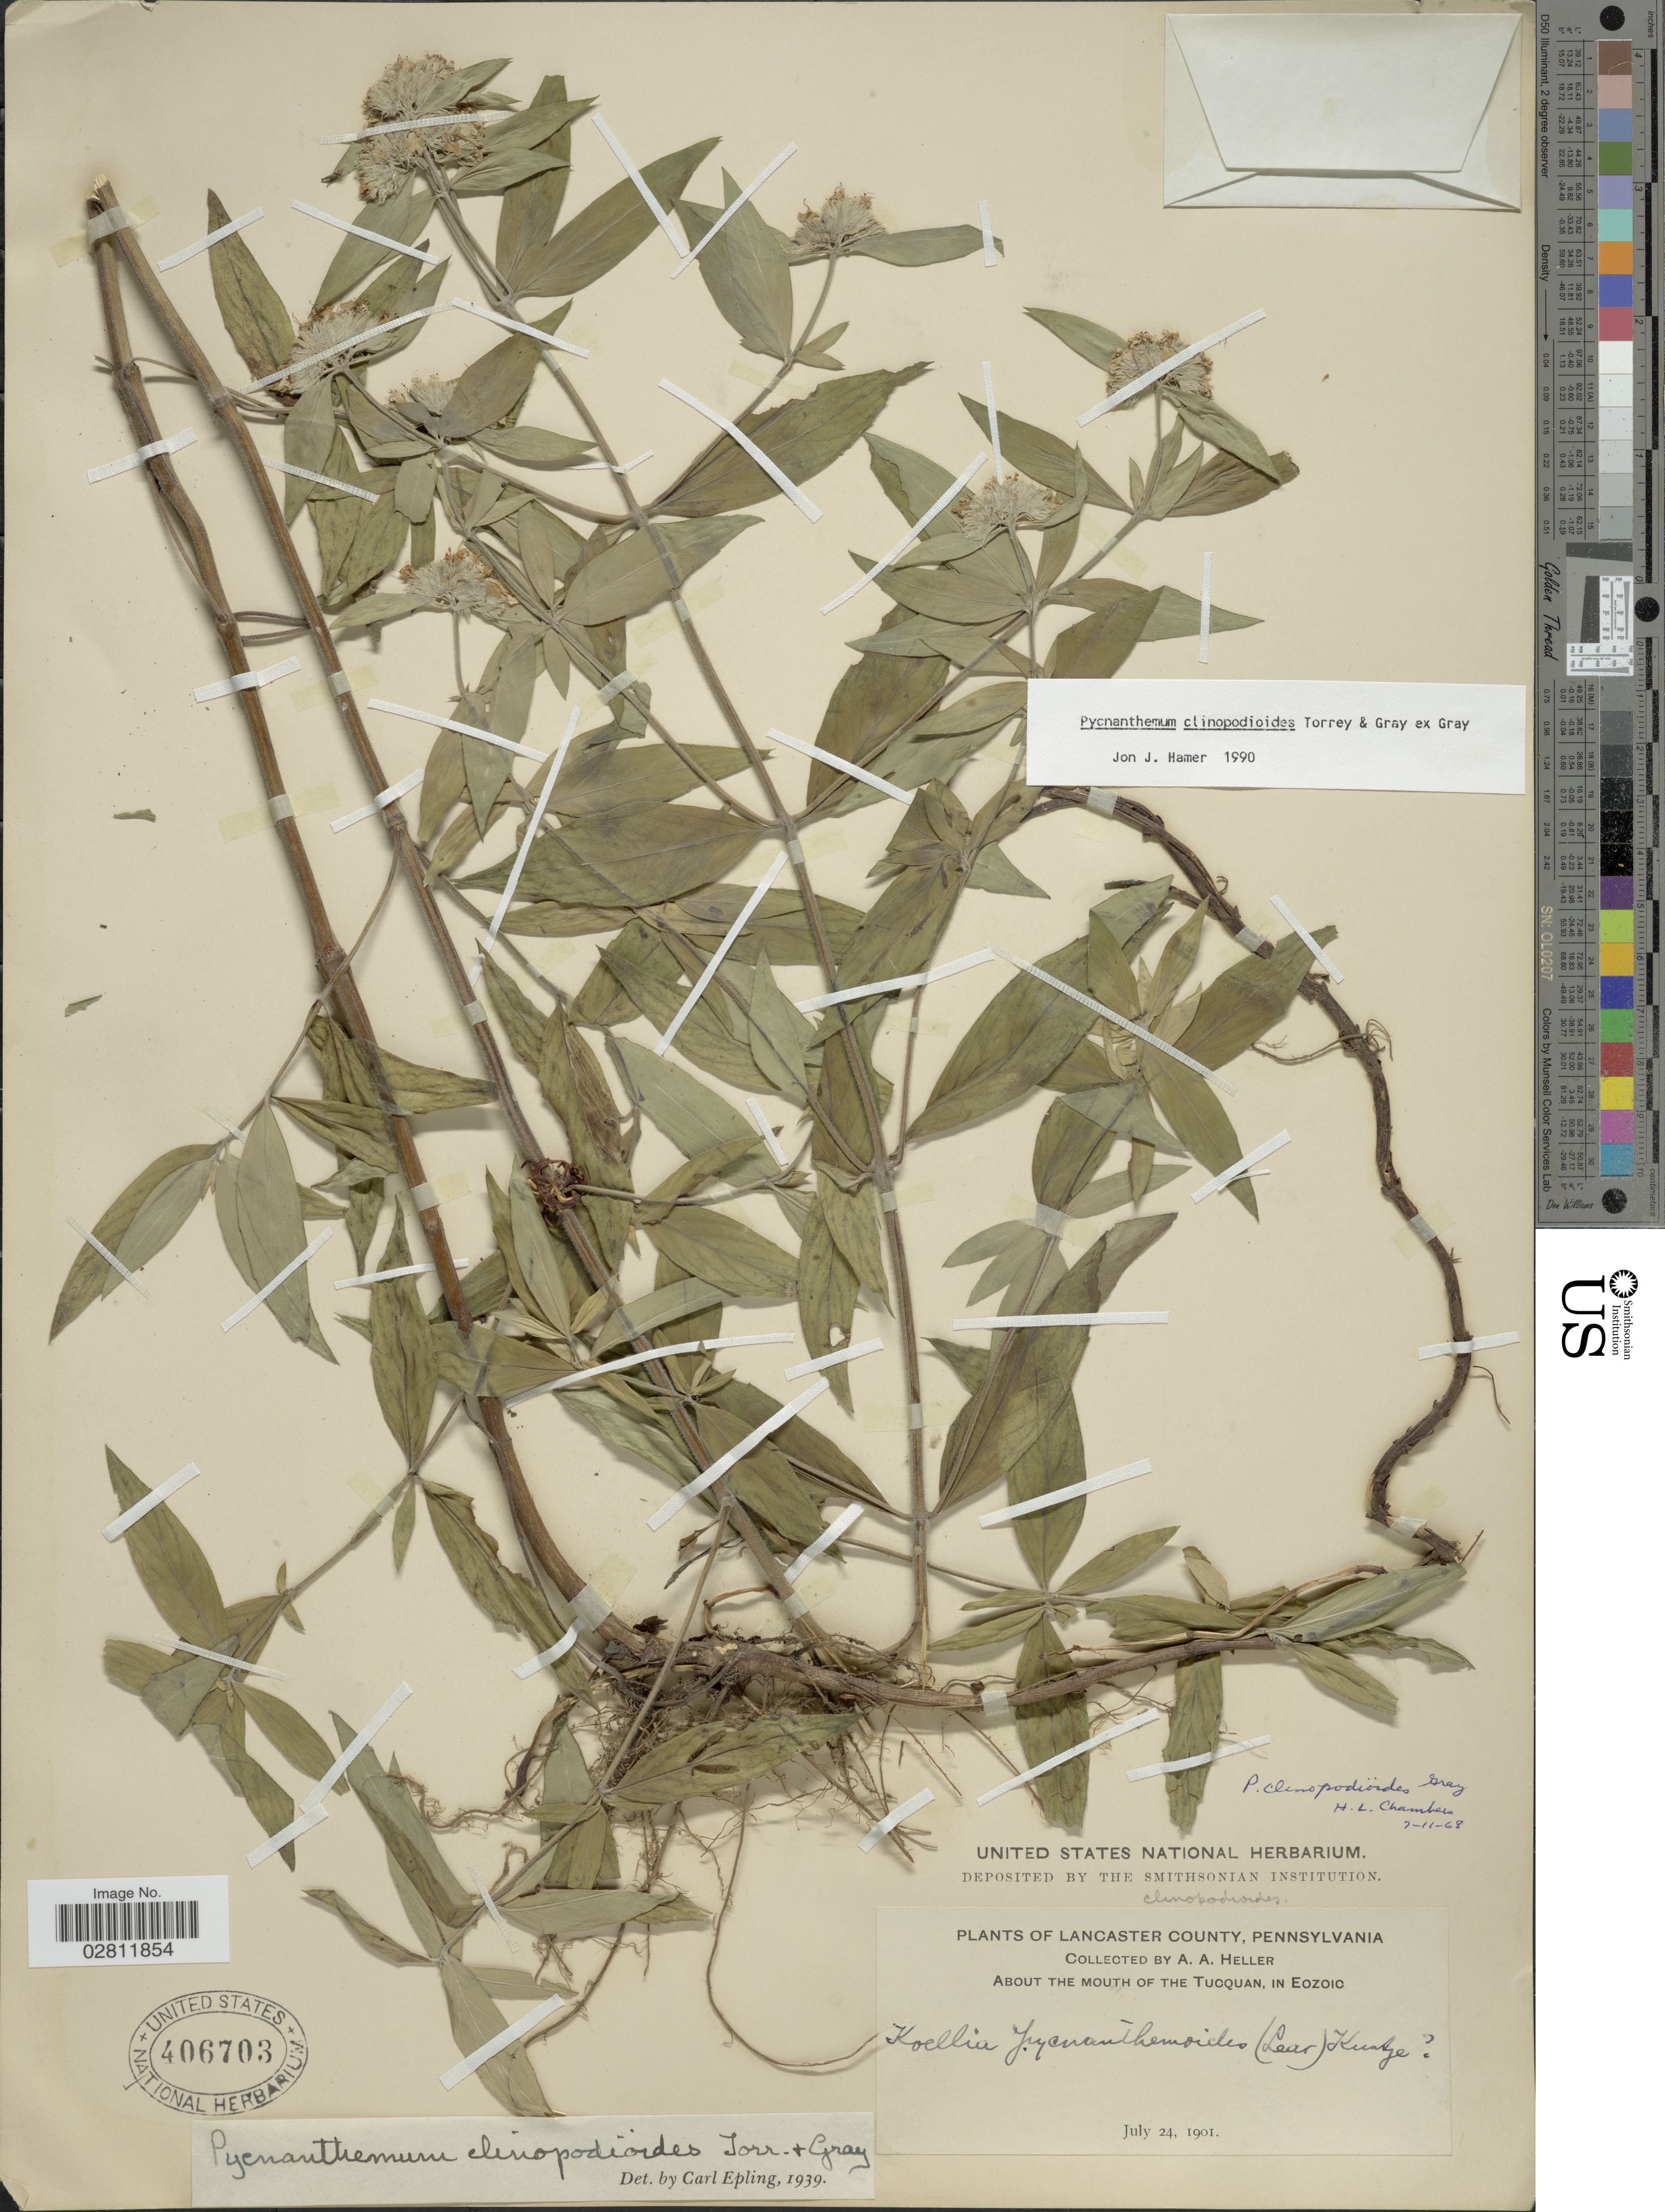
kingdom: Plantae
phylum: Tracheophyta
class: Magnoliopsida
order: Lamiales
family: Lamiaceae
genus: Pycnanthemum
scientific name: Pycnanthemum clinopodioides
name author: Torr. & A. Gray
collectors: A. A. Heller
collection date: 1901-07-24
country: United States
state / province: Pennsylvania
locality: Lancaster County. About the mouth of the Tuoquan, in Eozoio.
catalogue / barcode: US 406703